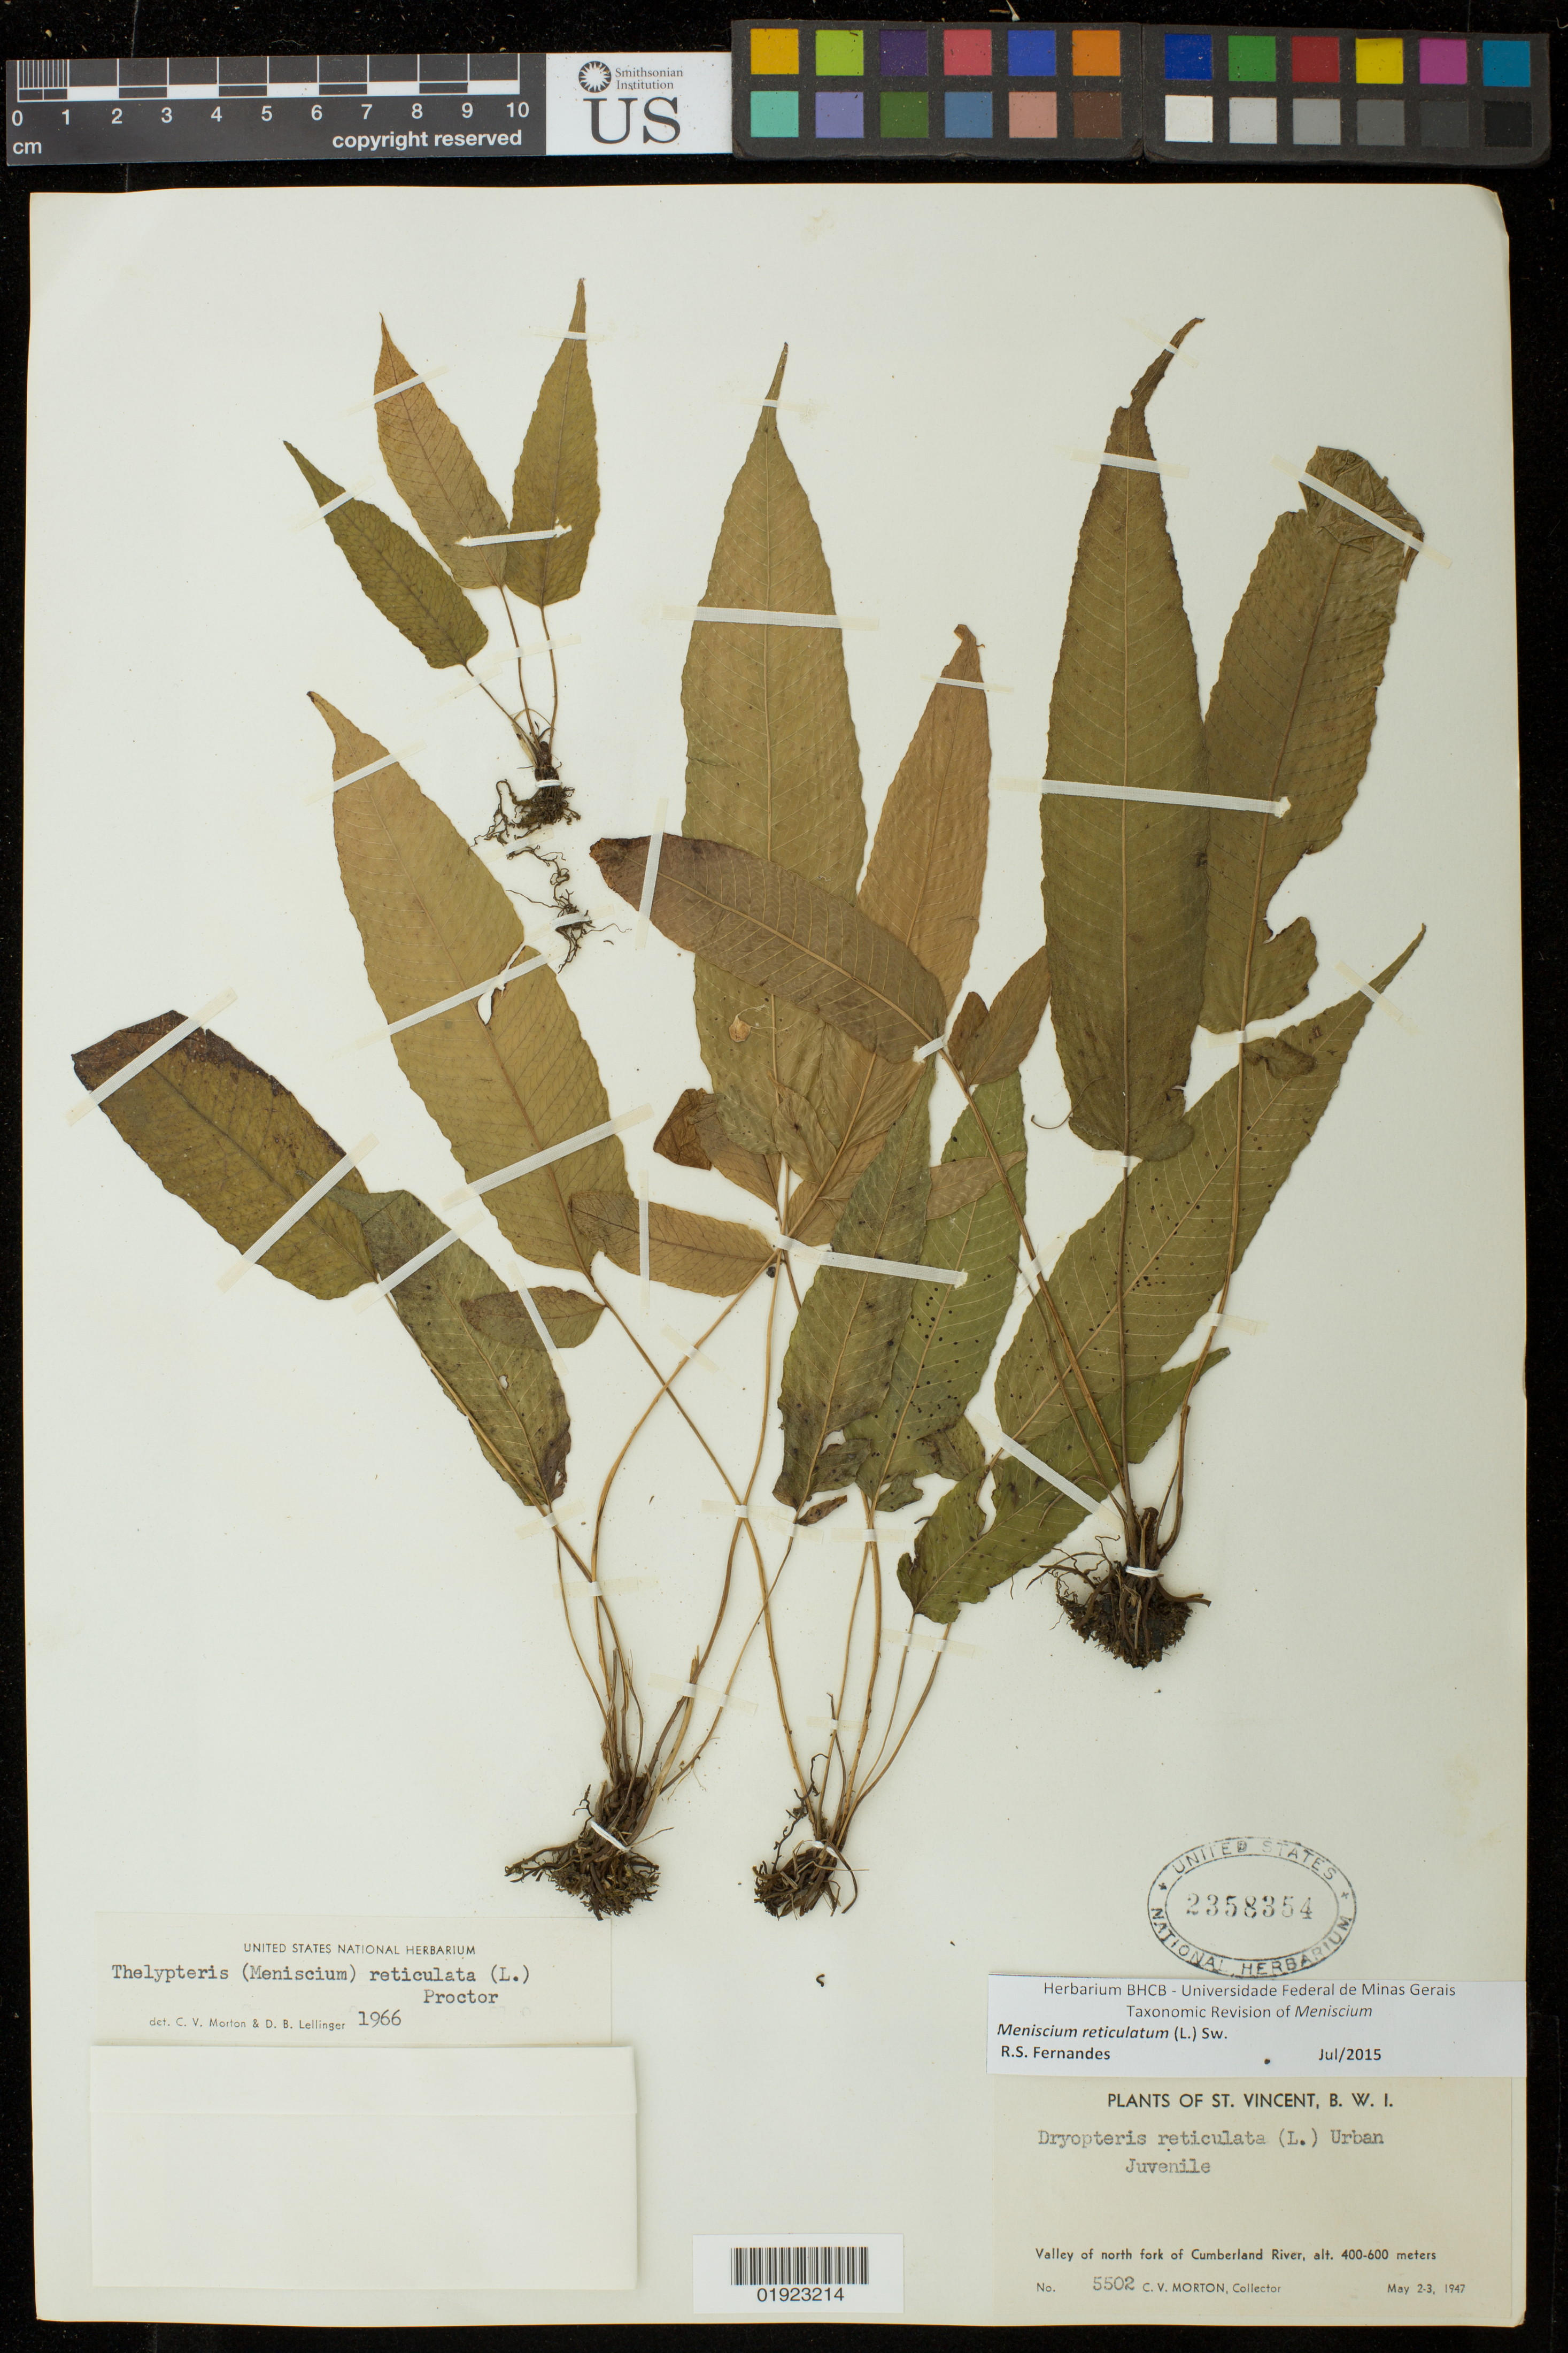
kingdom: Plantae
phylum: Tracheophyta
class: Polypodiopsida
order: Polypodiales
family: Thelypteridaceae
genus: Meniscium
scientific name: Meniscium reticulatum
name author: (L.) Sw.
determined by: Fernandes, R. S.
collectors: C. V. Morton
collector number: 5502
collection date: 1947-05-02/1947-05-03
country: Jamaica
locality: St. Vincent, B.W.I. Valley of north fork of Cumberland River.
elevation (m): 400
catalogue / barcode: US 2358354